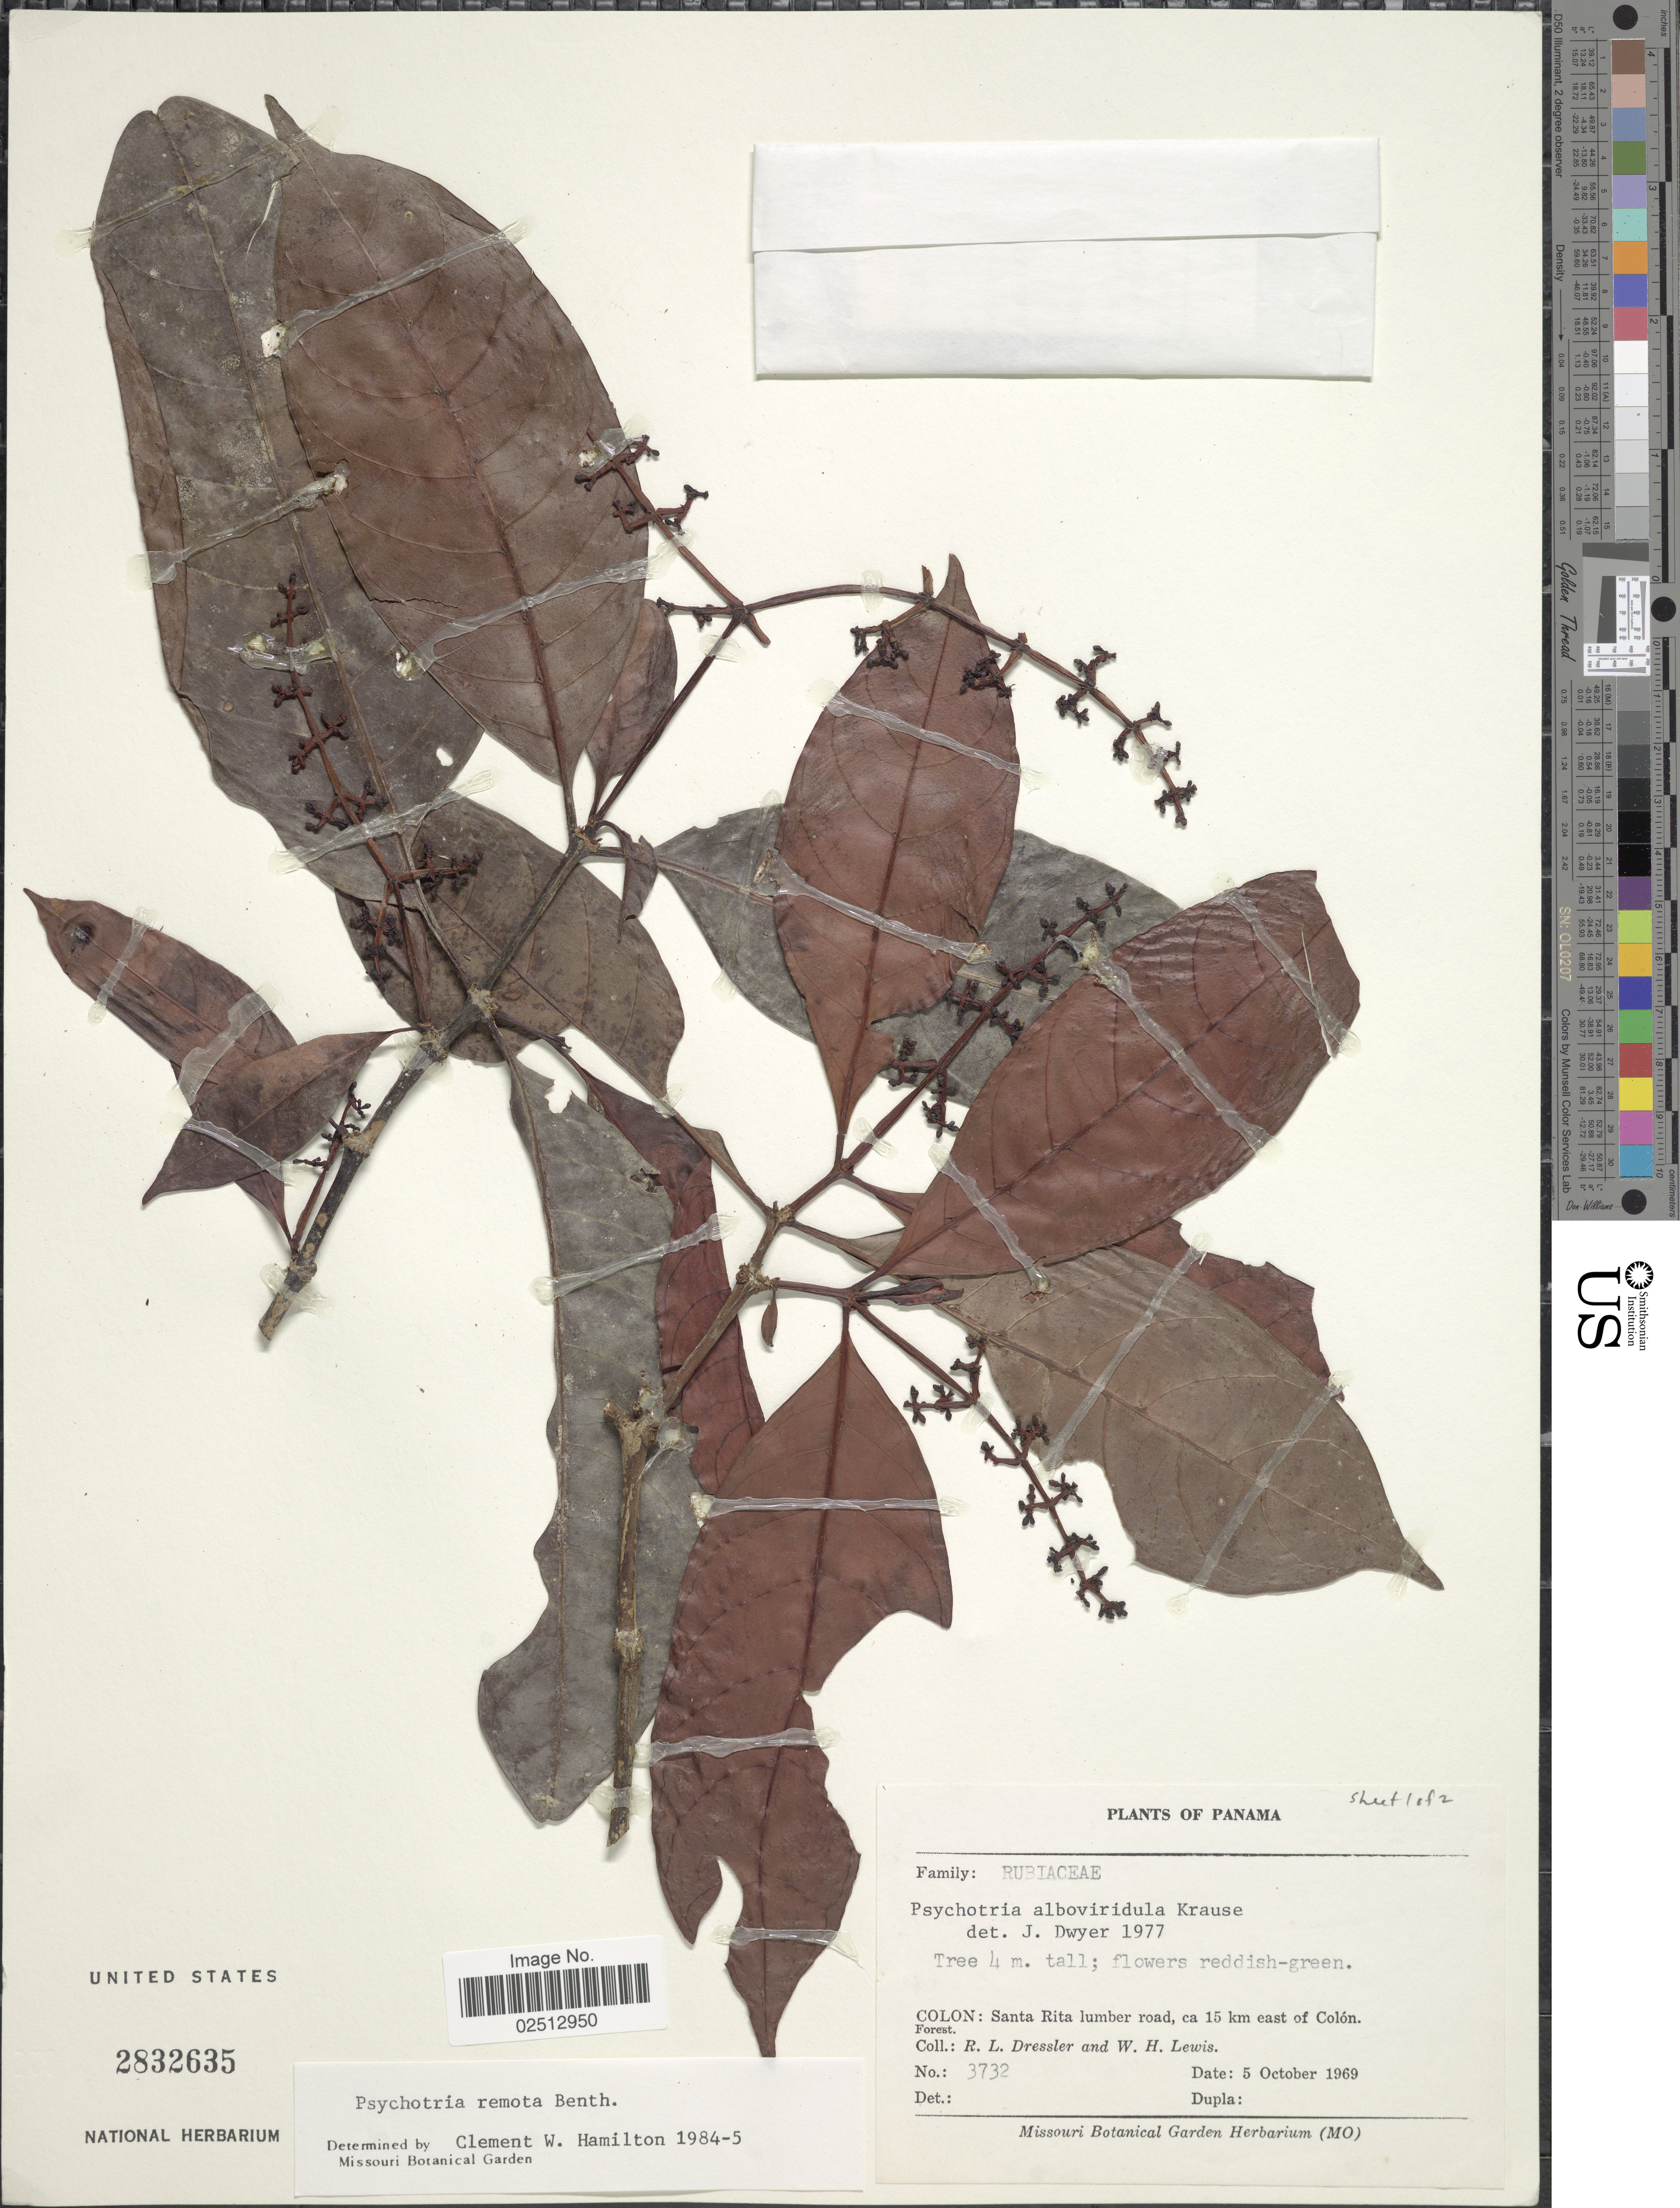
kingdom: Plantae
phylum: Tracheophyta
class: Magnoliopsida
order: Gentianales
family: Rubiaceae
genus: Psychotria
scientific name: Psychotria remota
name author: Benth.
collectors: R. Dressler & W. H. Lewis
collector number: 3732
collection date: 1969-10-05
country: Panama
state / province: Colón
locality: Colon: Santa Rita lumber road, ca 15 km east of Colon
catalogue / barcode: US 2832635